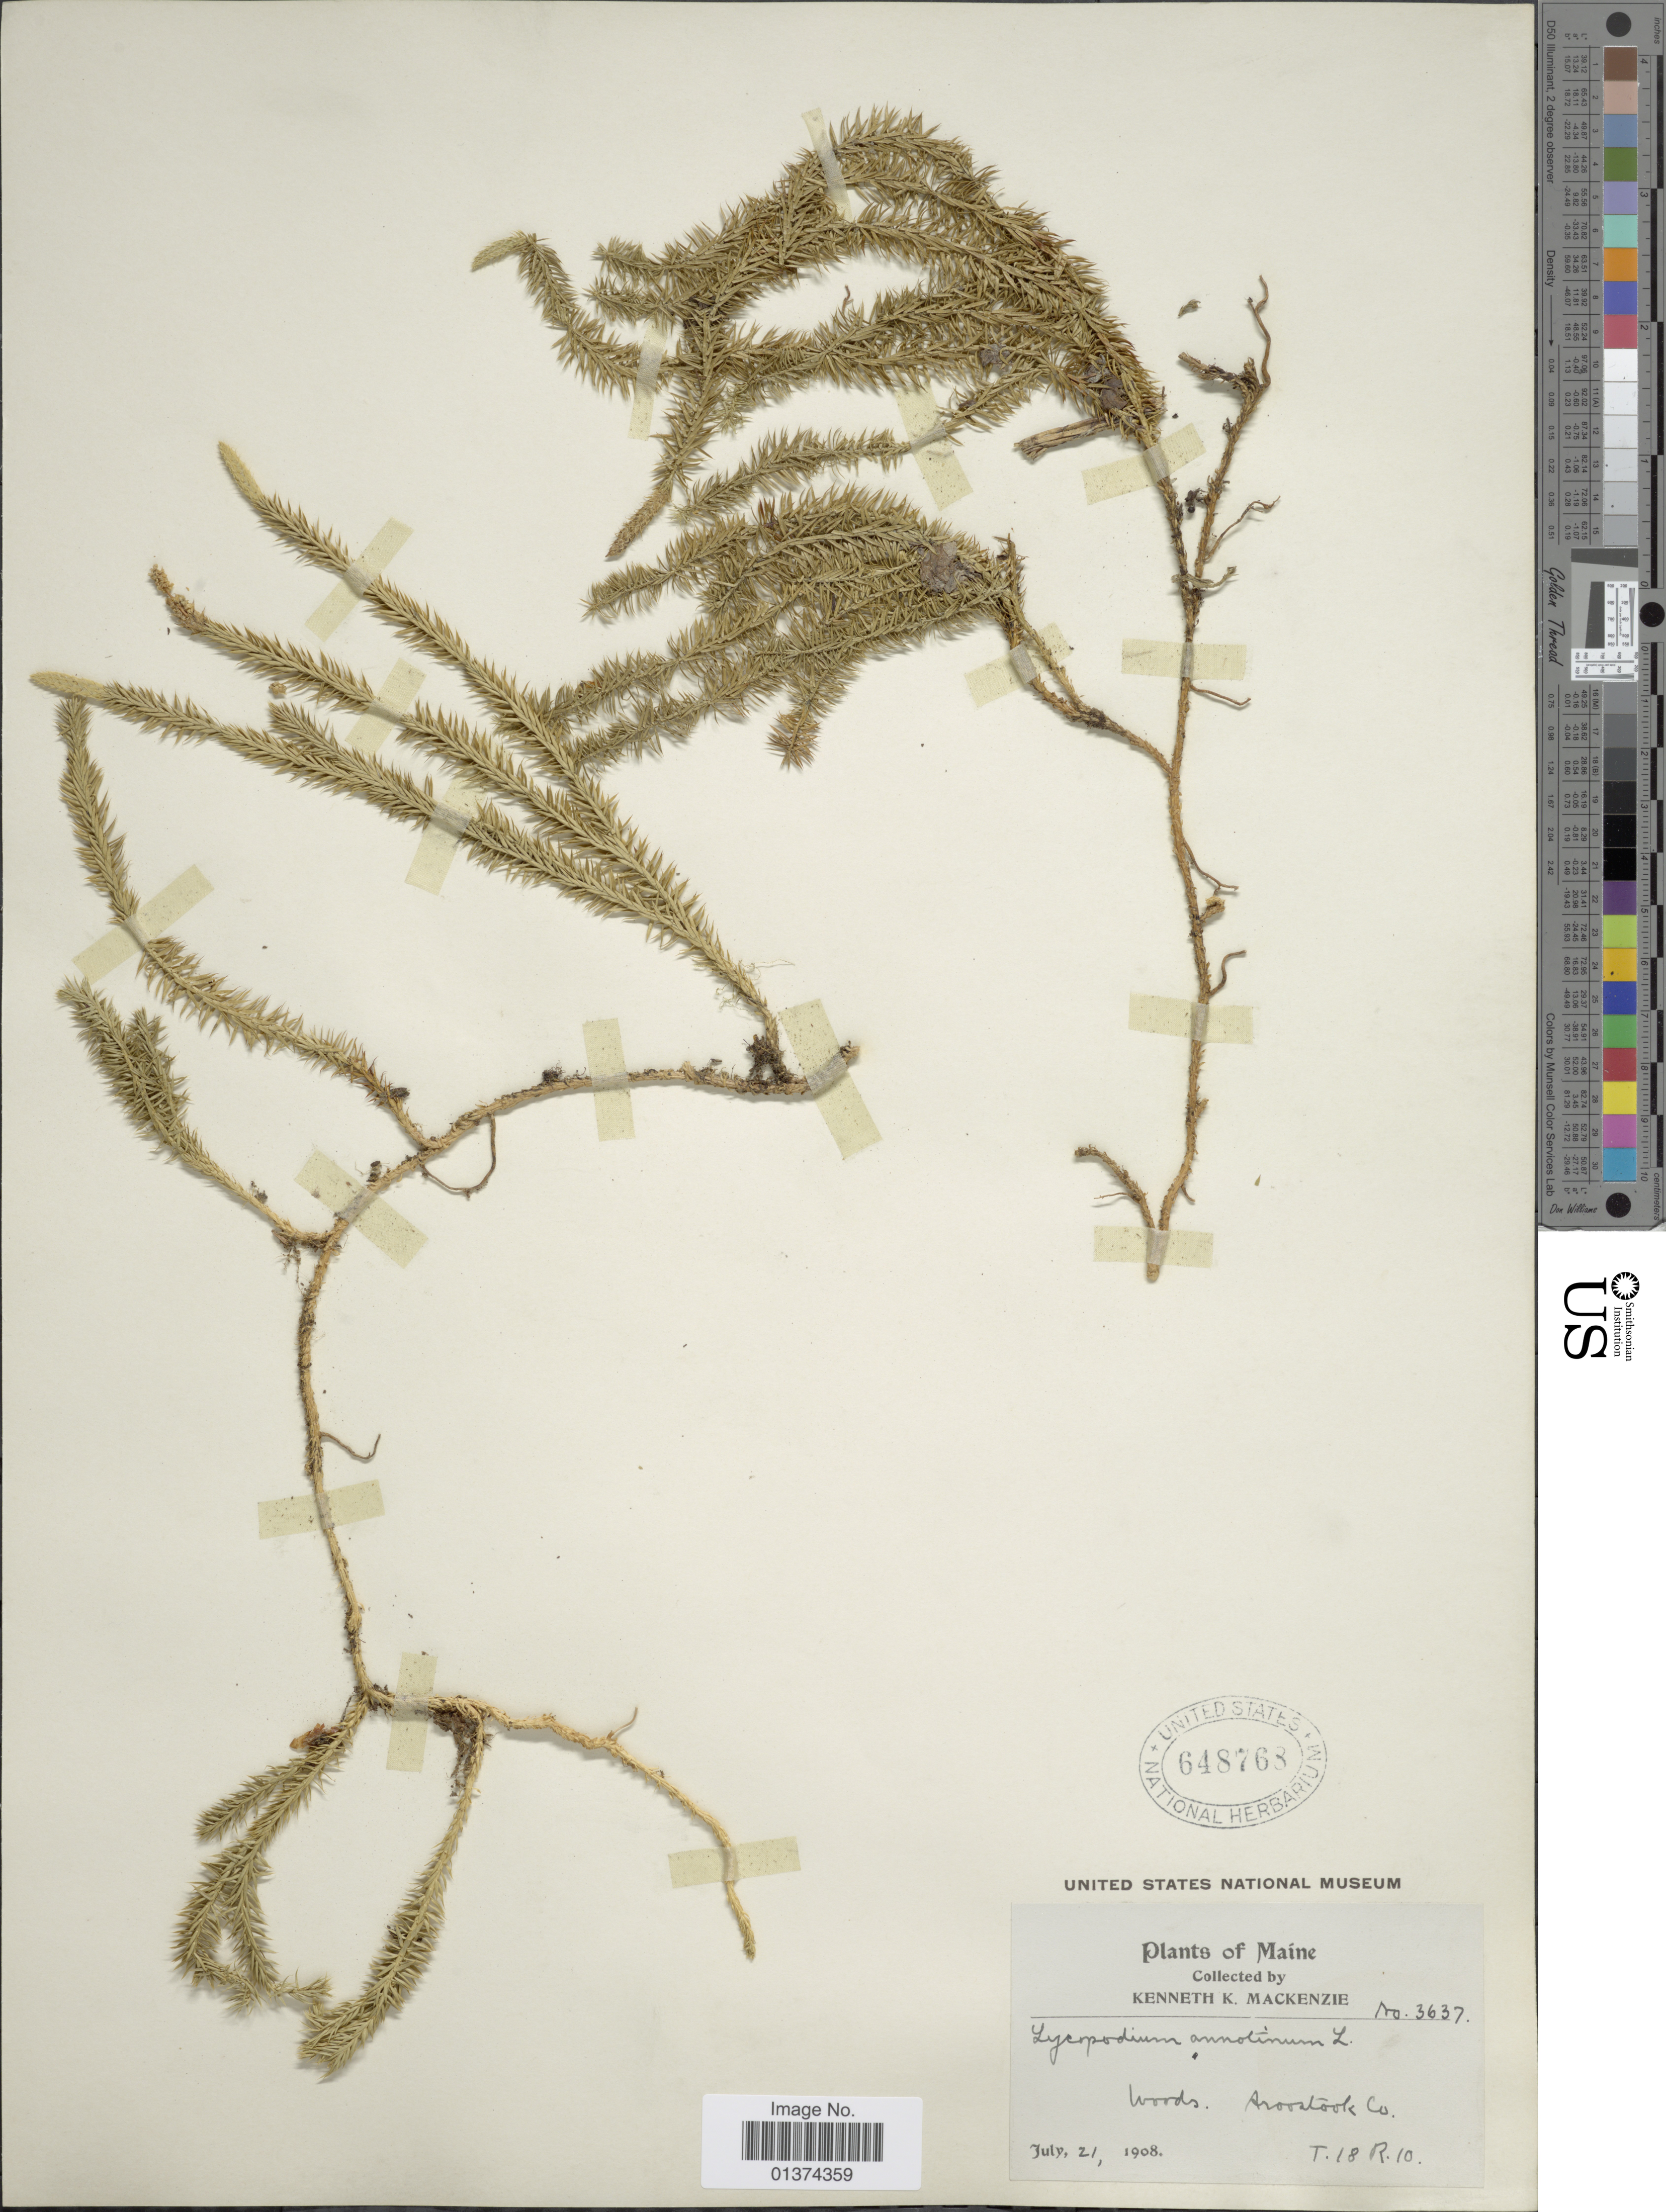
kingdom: Plantae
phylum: Tracheophyta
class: Lycopodiopsida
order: Lycopodiales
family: Lycopodiaceae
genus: Spinulum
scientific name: Spinulum annotinum subsp. annotinum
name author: (L.) A. Haines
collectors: K. K. Mackenzie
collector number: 3637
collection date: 1908-07-21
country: United States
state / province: Maine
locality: Woods, Aroostook Co.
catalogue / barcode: US 648768